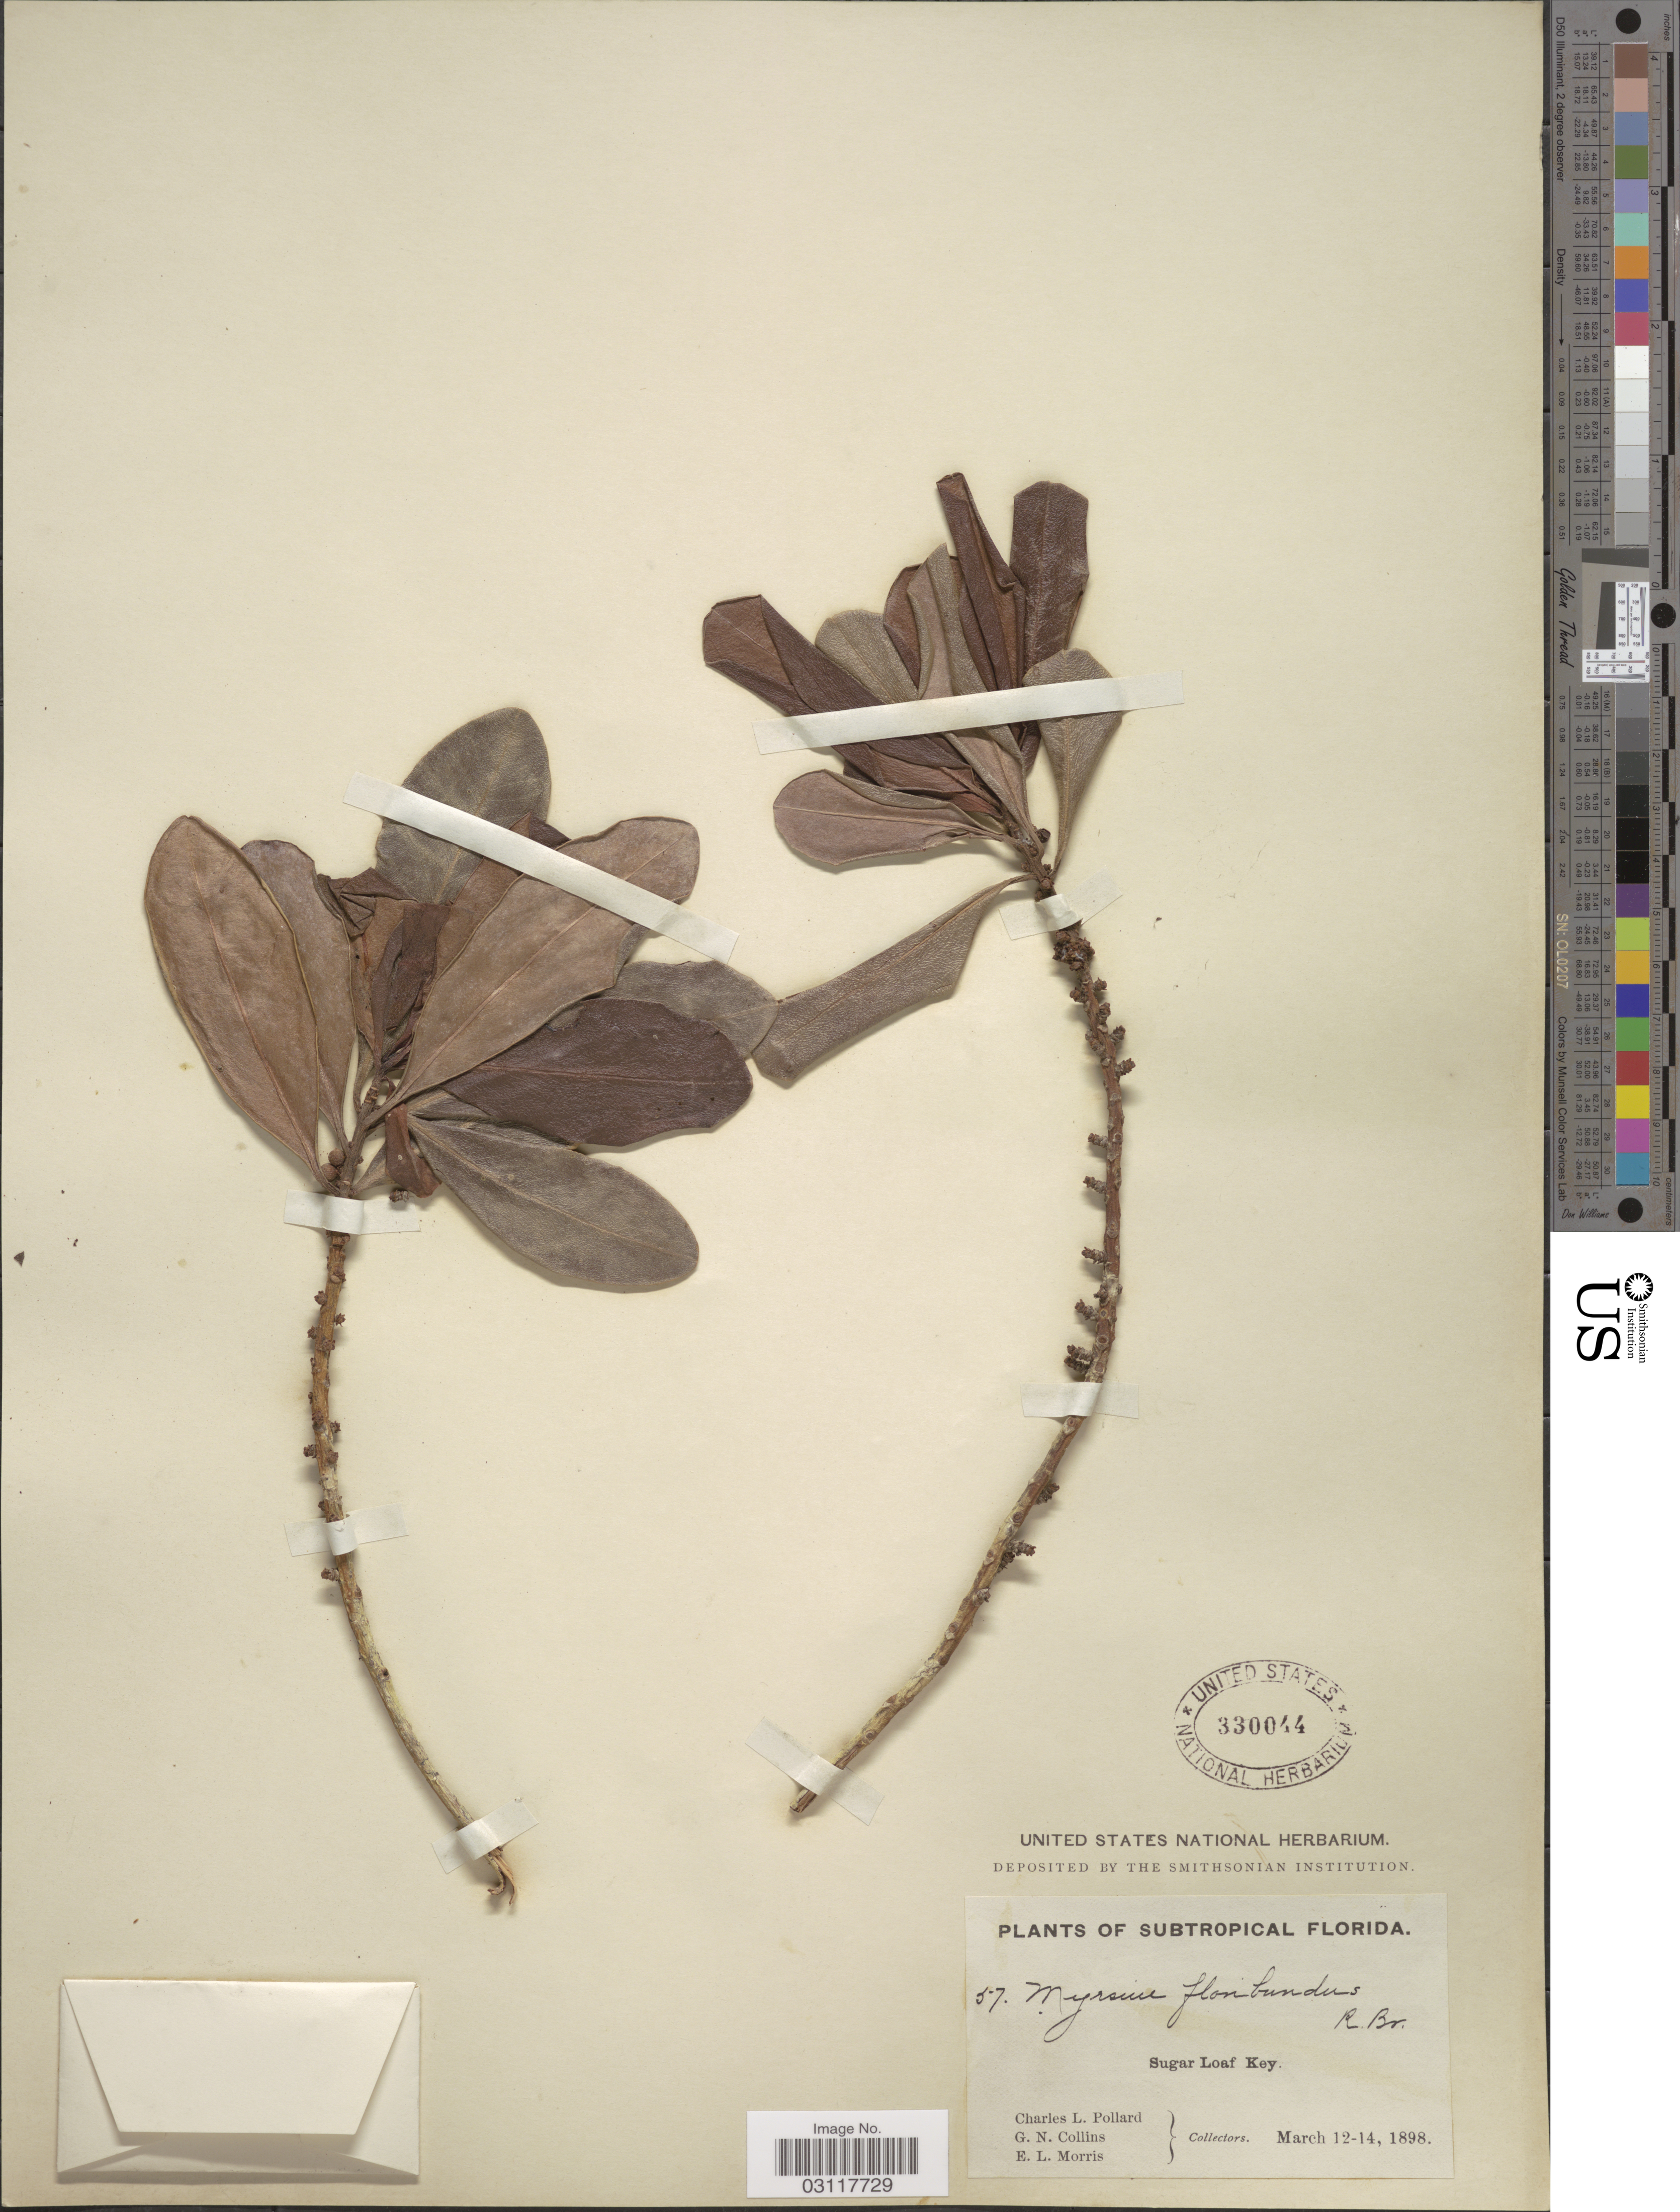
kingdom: Plantae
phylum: Tracheophyta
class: Magnoliopsida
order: Ericales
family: Primulaceae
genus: Rapanea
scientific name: Rapanea guianensis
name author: Aubl.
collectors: C. L. Pollard, G. Collins & E. Morris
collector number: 57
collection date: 1898-03-12/1898-03-14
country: United States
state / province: Florida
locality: Subtropical Florida, Sugar Loaf Key.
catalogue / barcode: US 330044